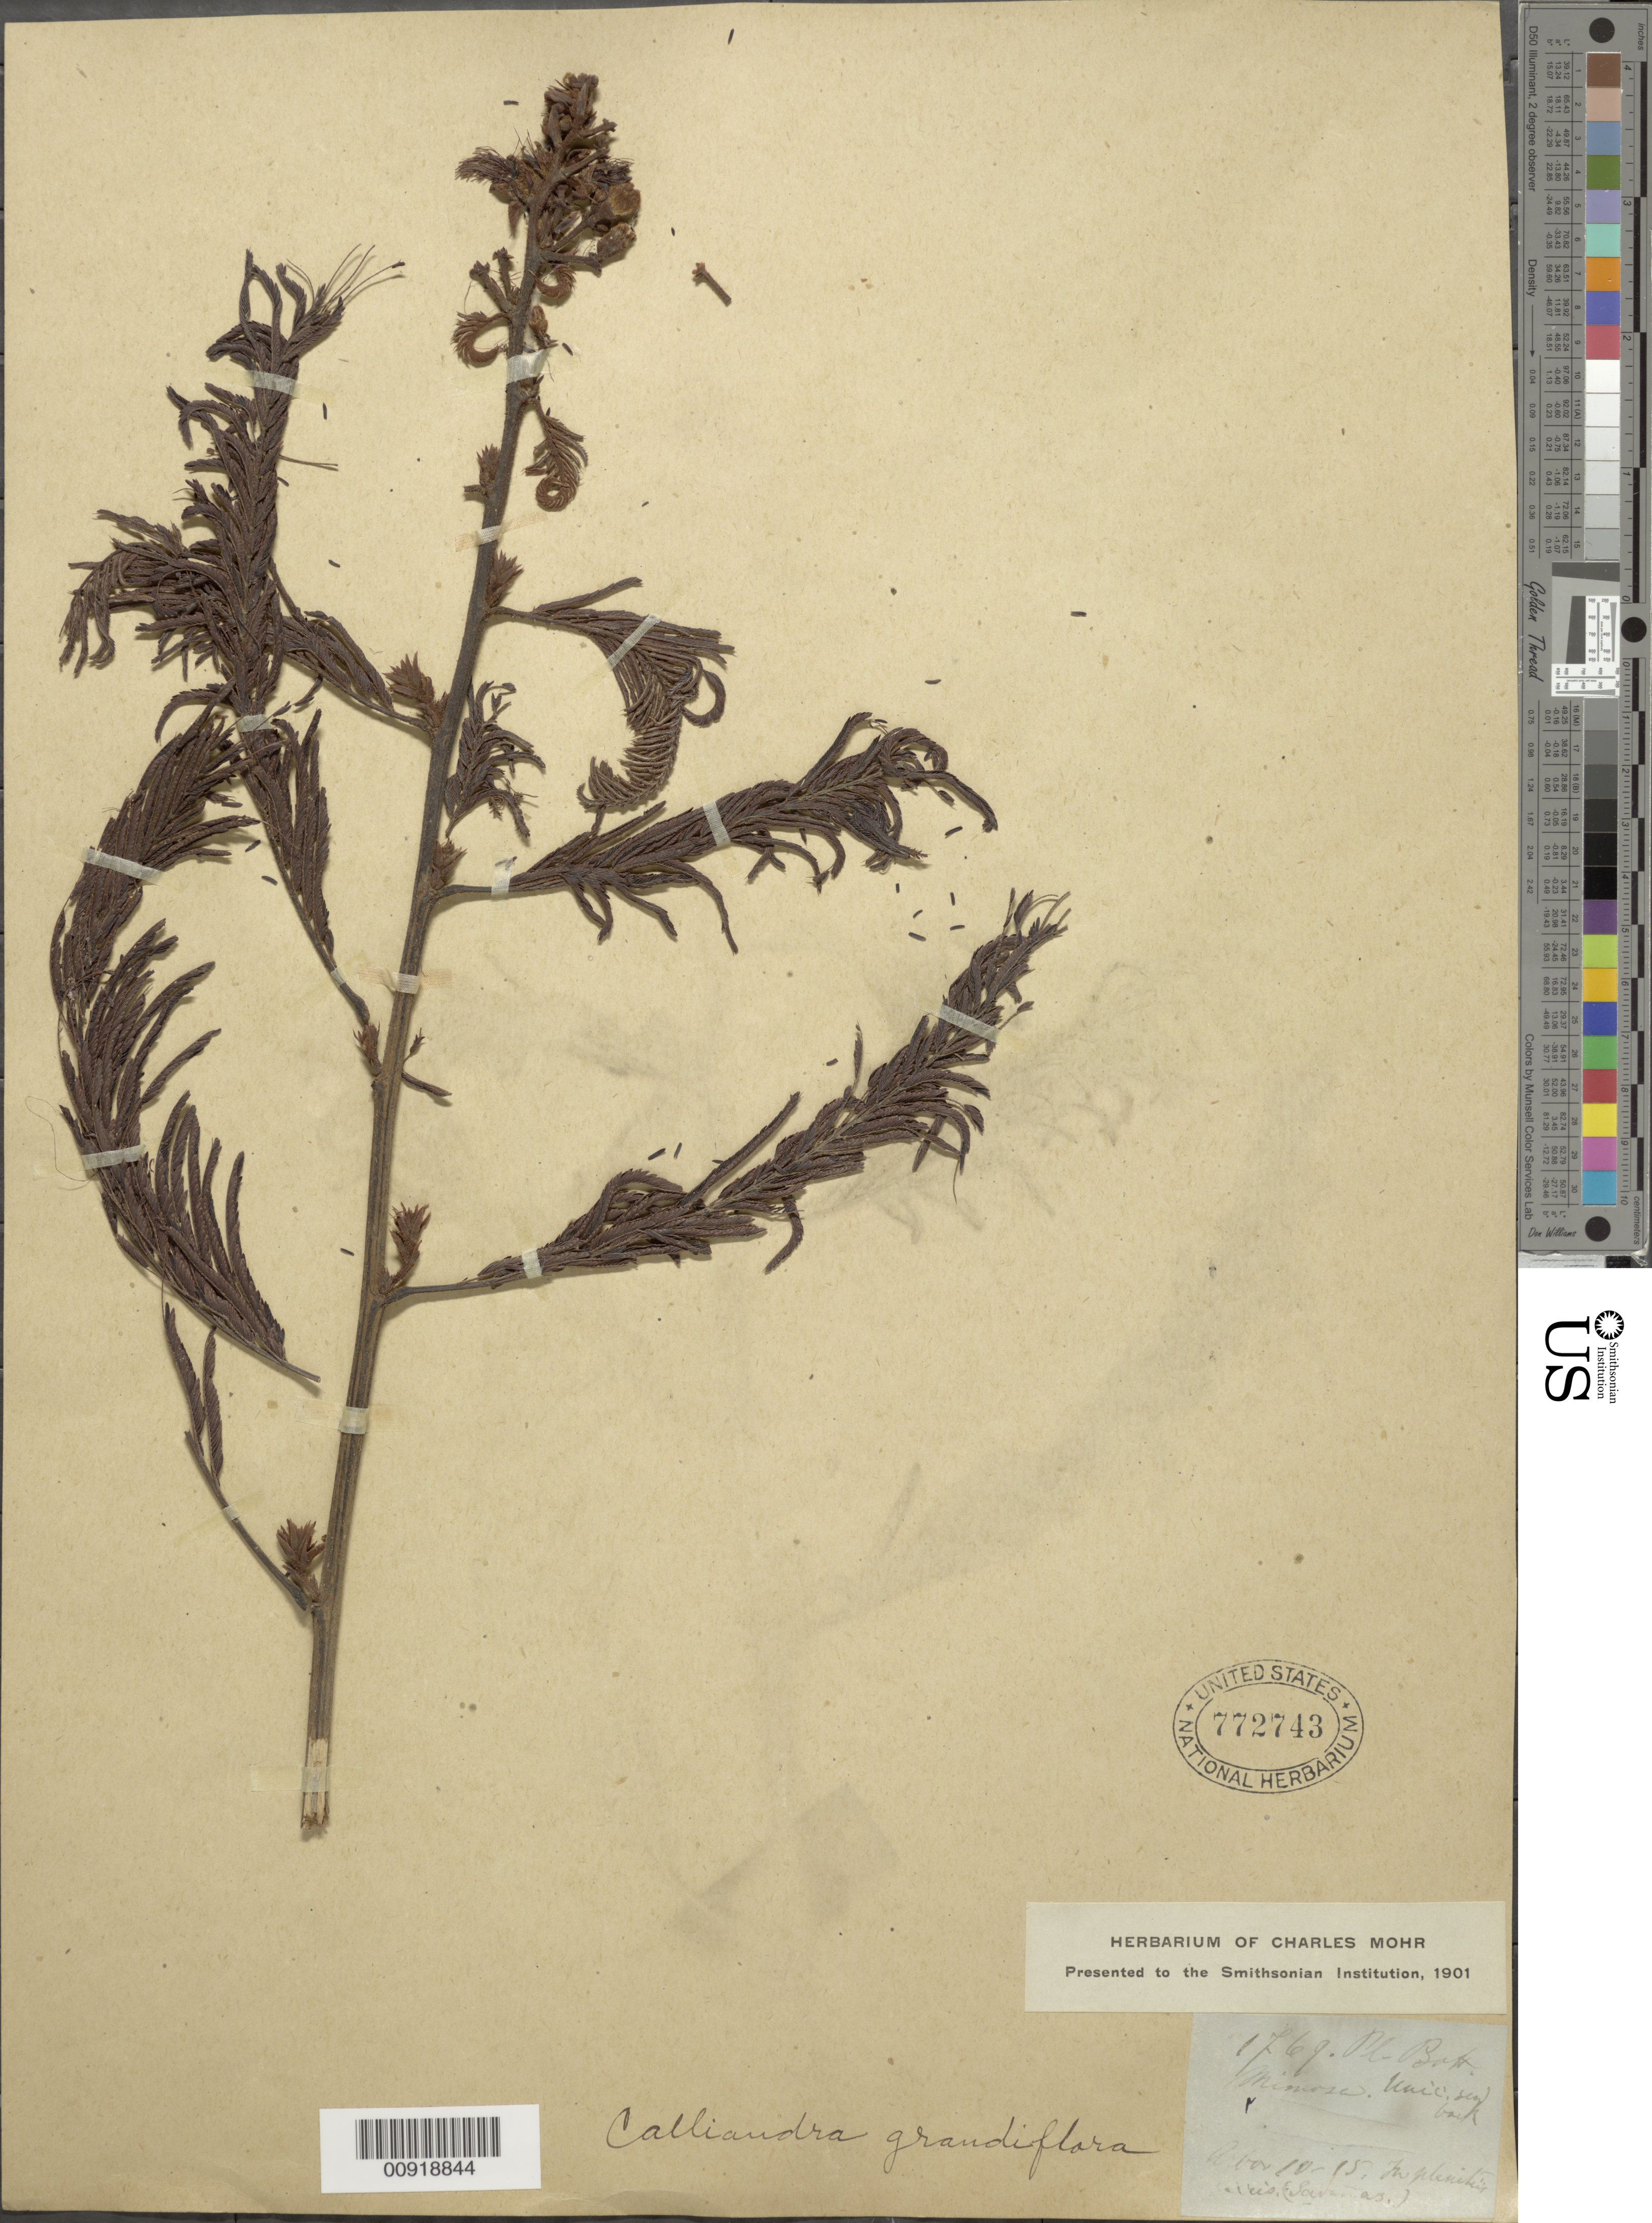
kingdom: Plantae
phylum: Tracheophyta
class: Magnoliopsida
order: Fabales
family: Fabaceae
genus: Calliandra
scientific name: Calliandra grandiflora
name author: (L'Hér.) Benth.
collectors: ex herb. C. Mohr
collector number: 1769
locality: Unknown Mexico. (Saviñas).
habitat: In planitis eveis (illegible).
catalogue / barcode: US 772743